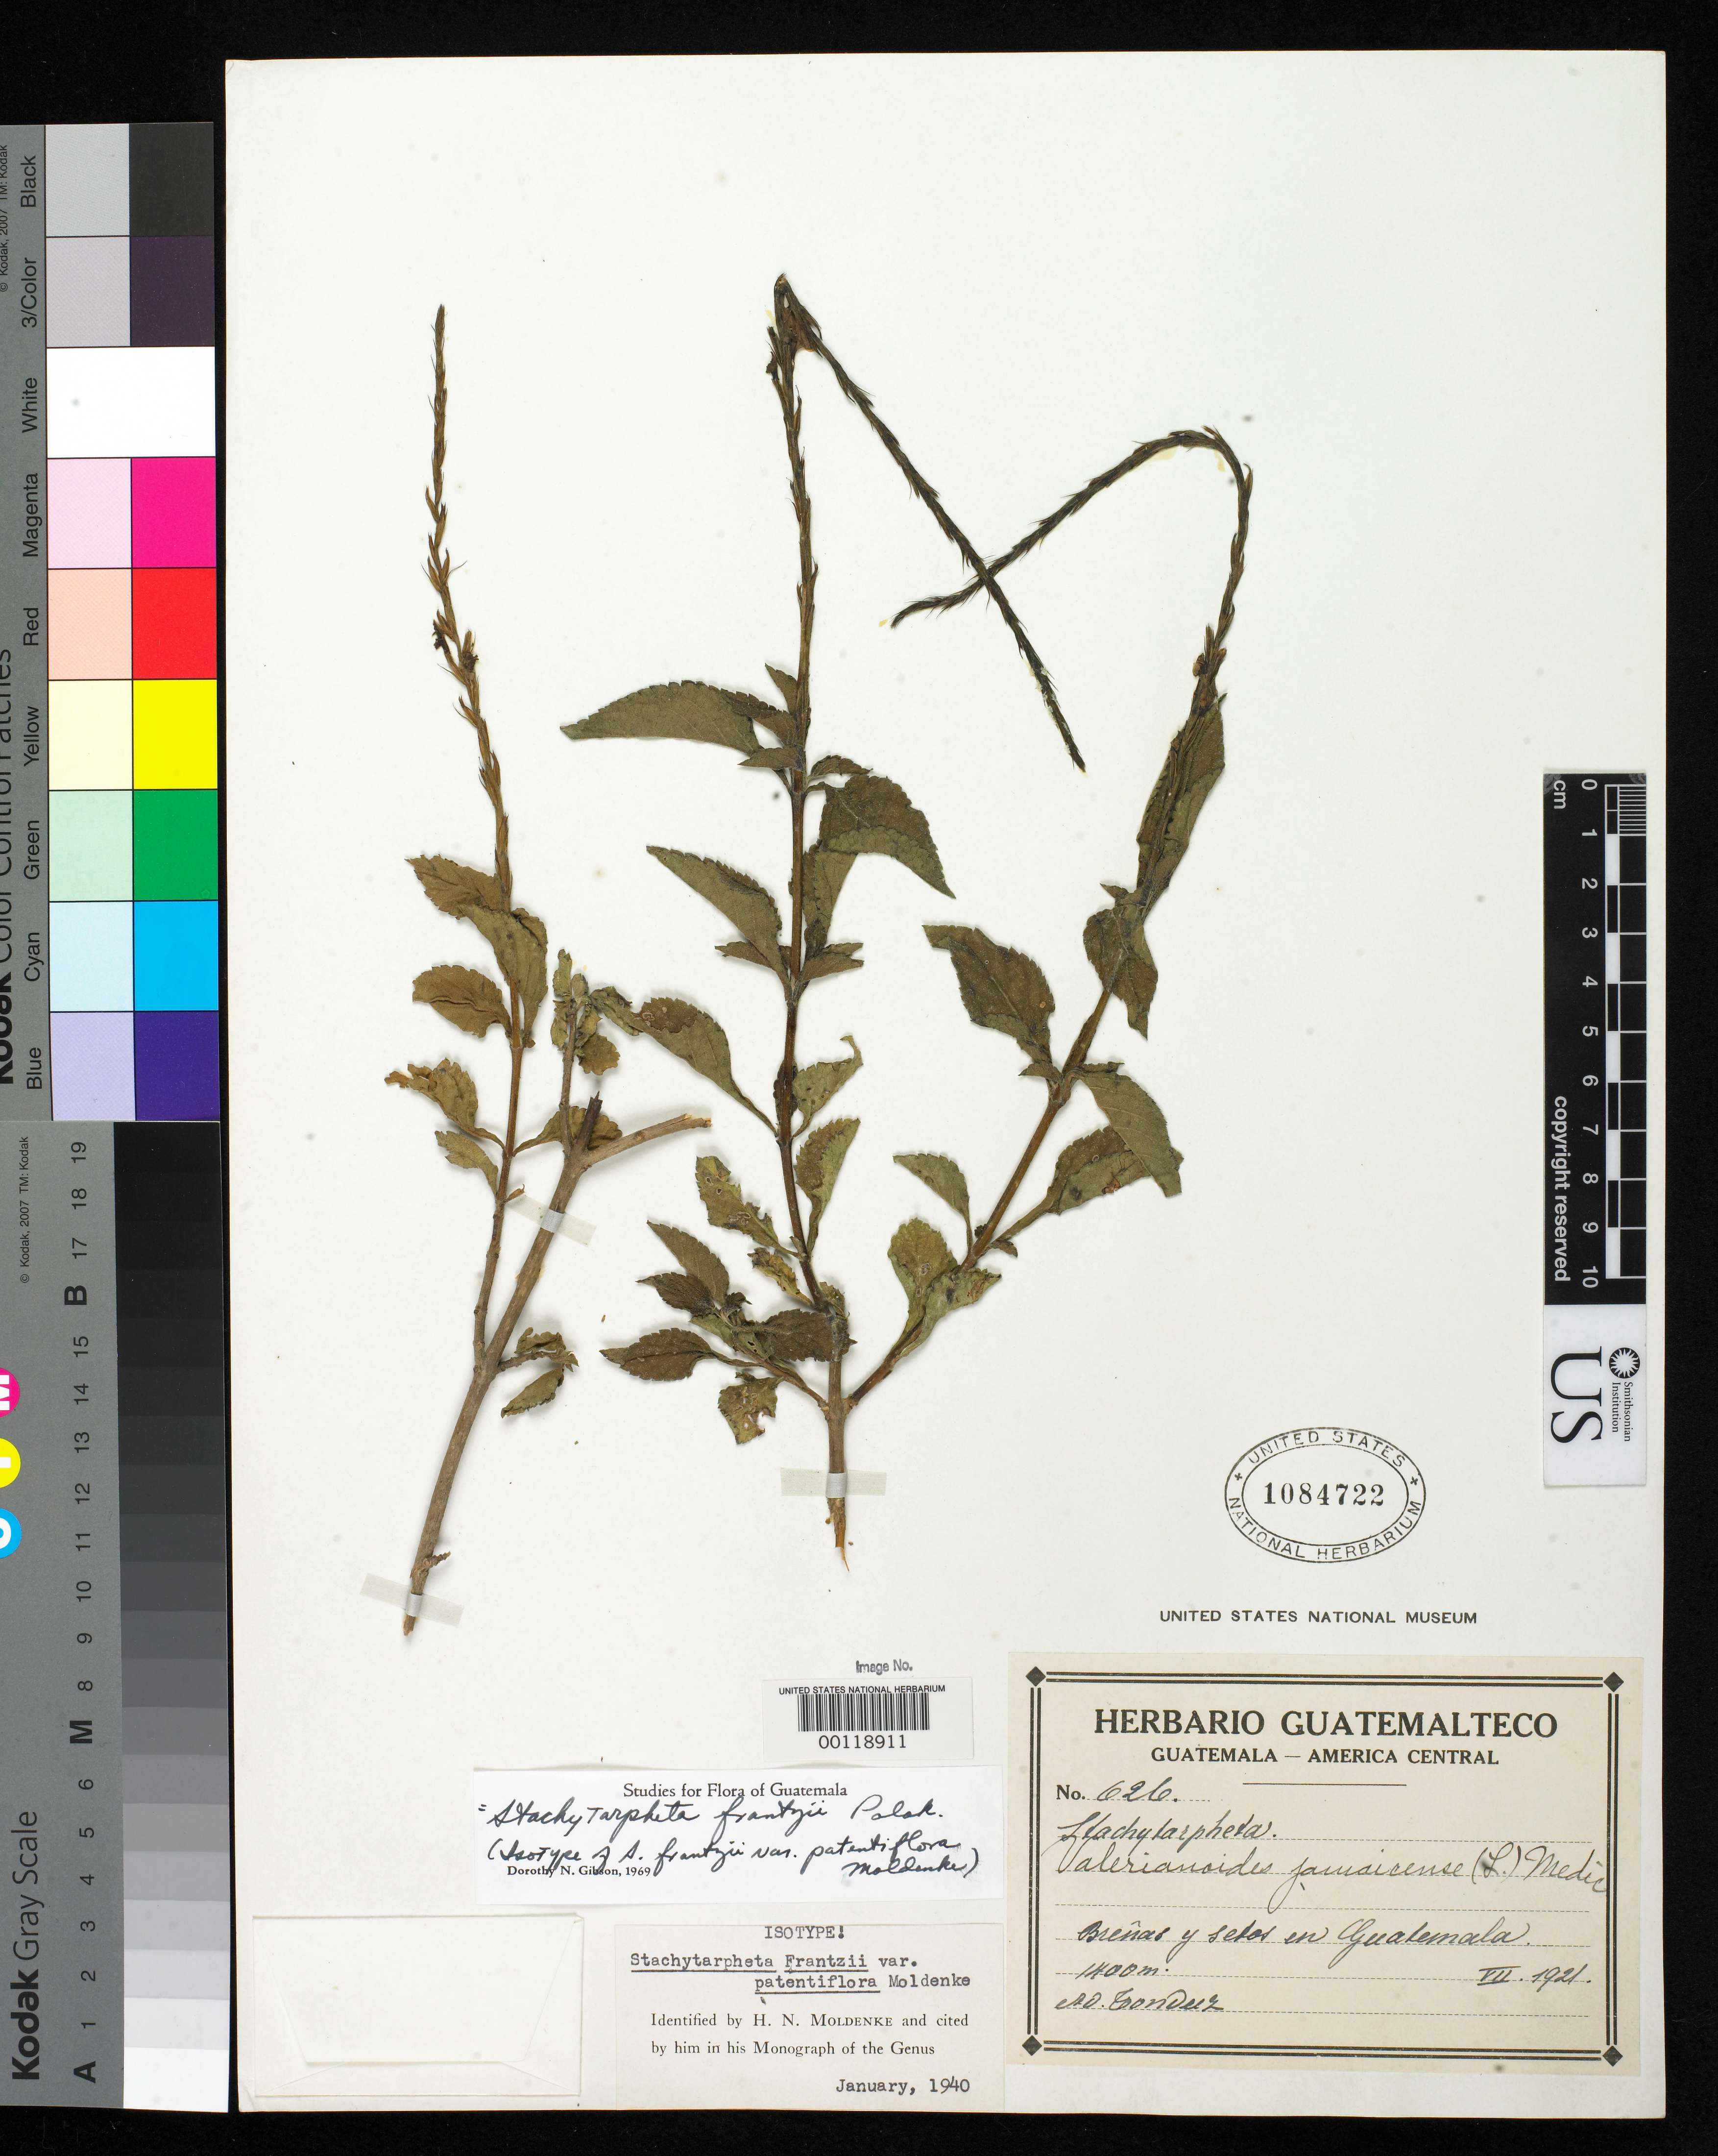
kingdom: Plantae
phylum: Tracheophyta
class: Magnoliopsida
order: Lamiales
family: Verbenaceae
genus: Stachytarpheta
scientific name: Stachytarpheta frantzii var. patentiflora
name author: Moldenke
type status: Isotype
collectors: A. Tonduz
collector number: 626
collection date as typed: Jul 1921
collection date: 1921-07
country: Guatemala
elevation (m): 1300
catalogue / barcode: US 1084722